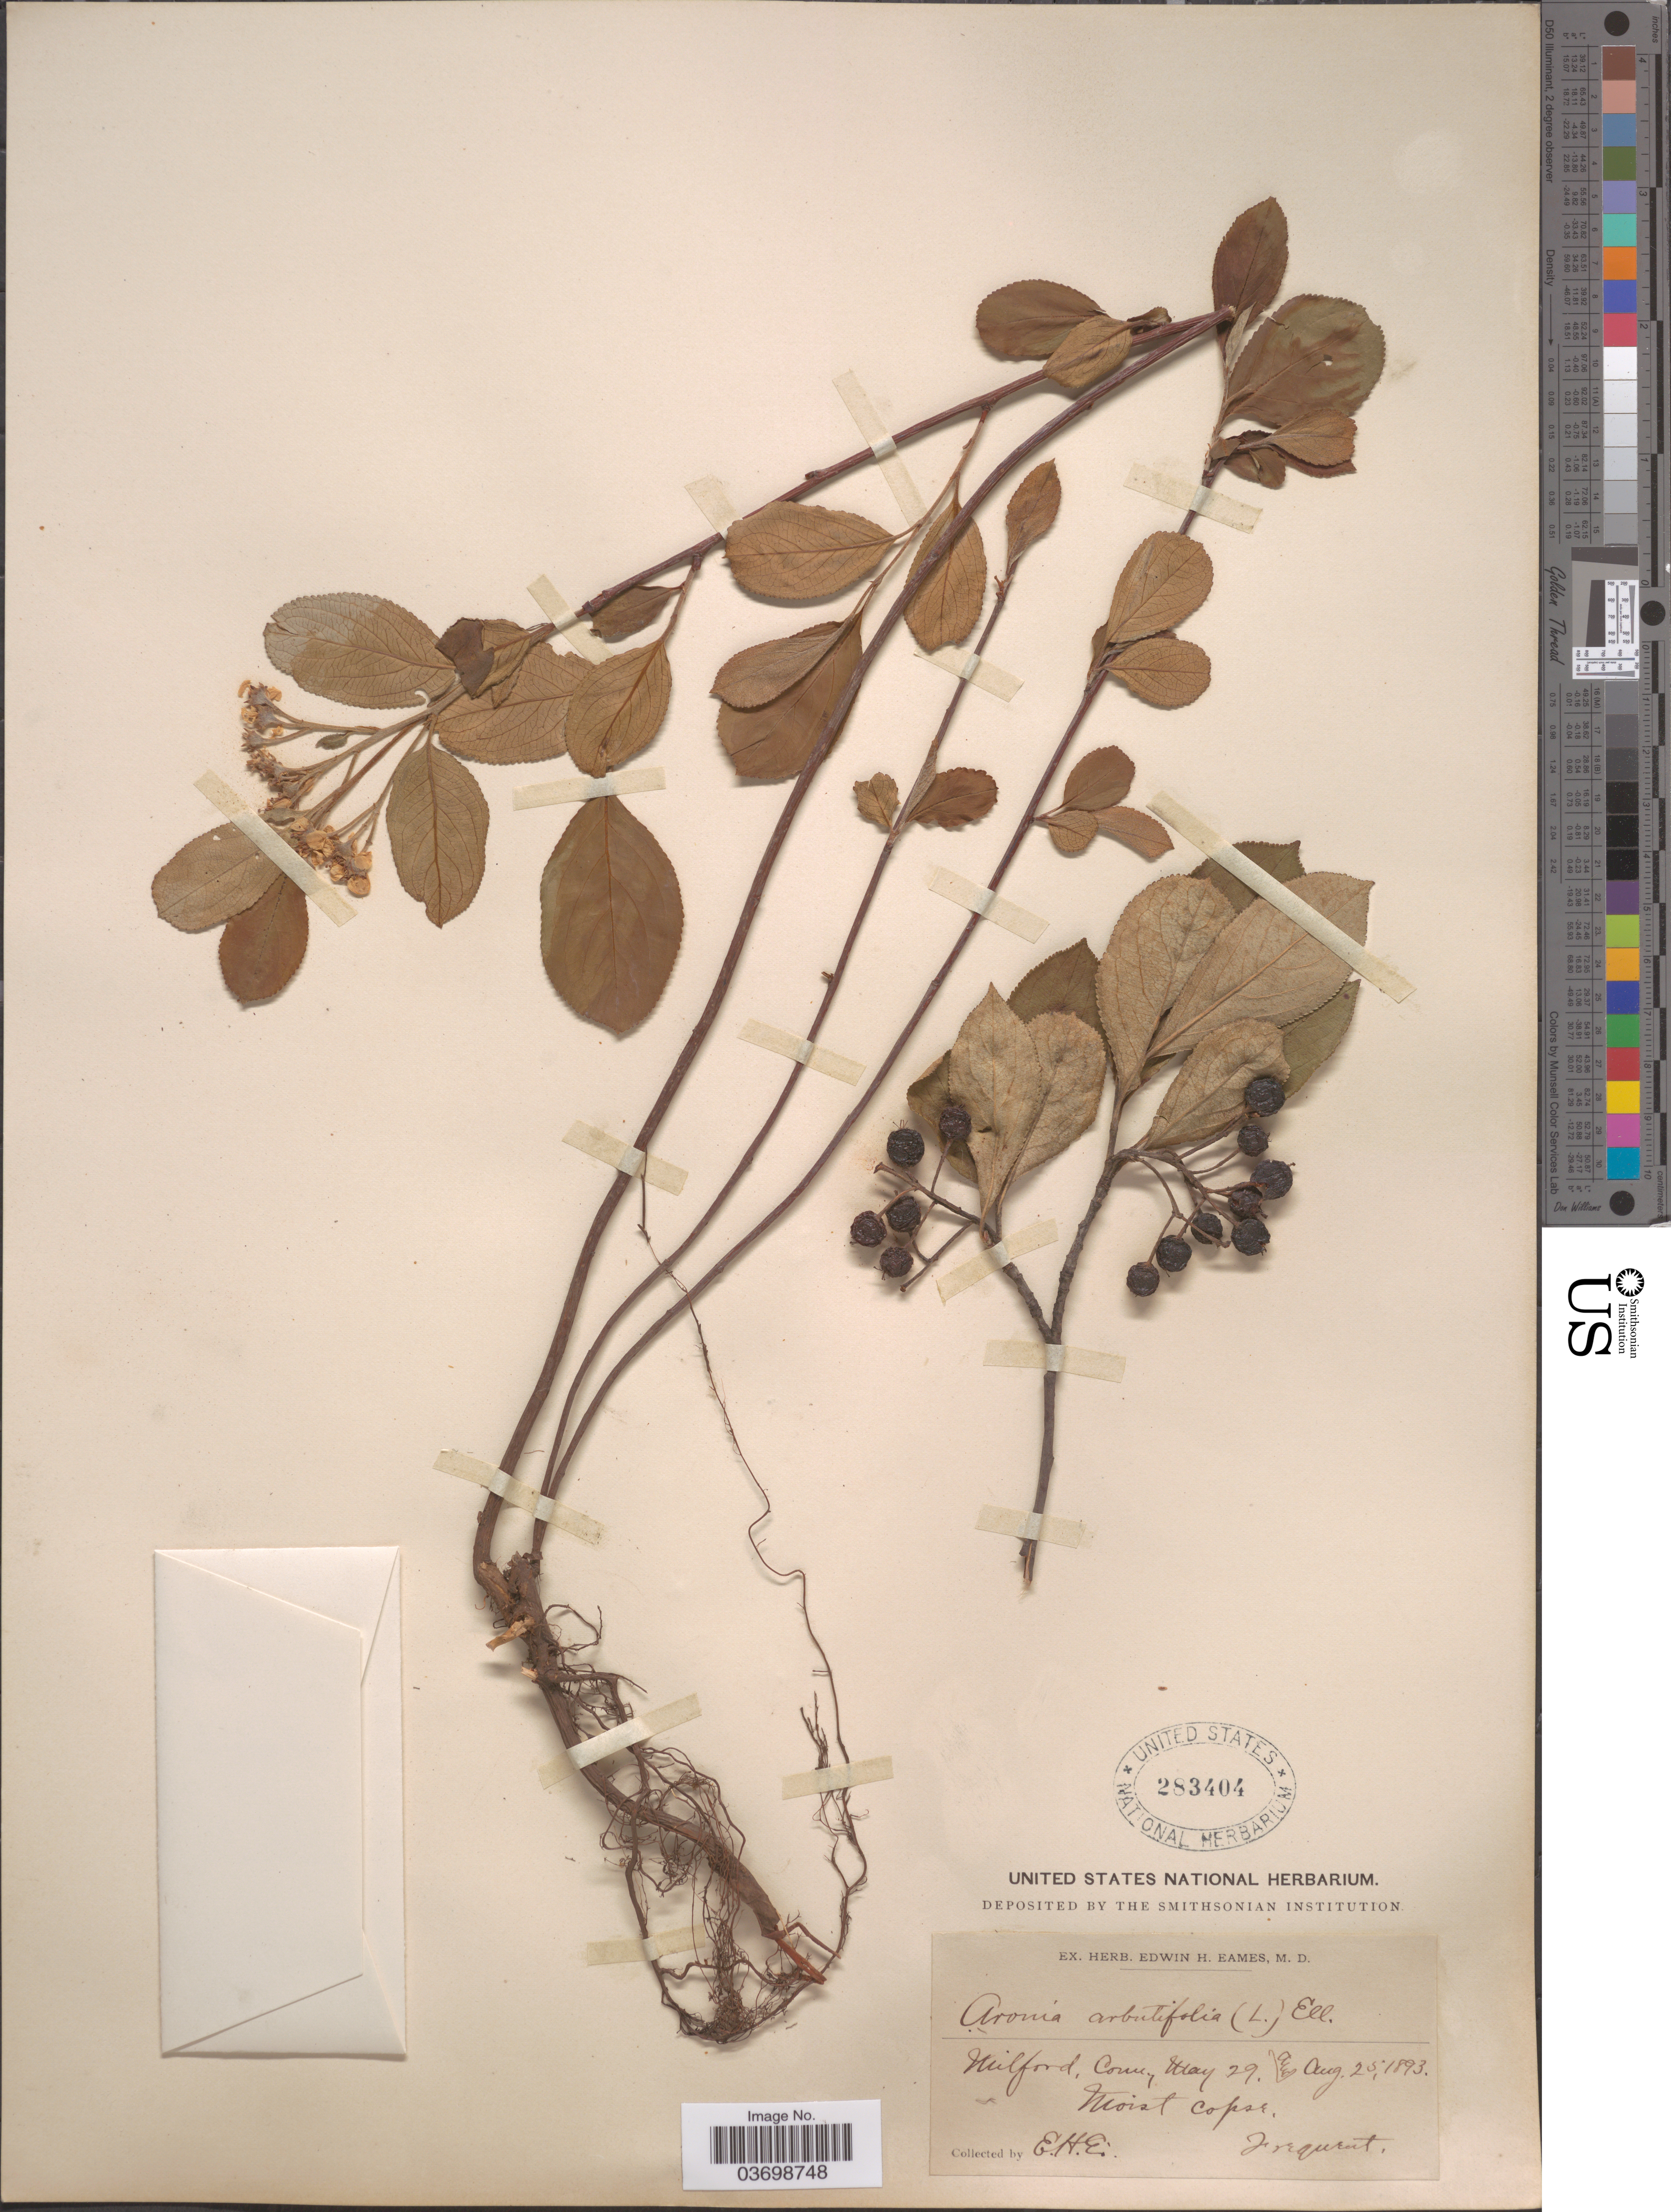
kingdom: Plantae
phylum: Tracheophyta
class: Magnoliopsida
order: Rosales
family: Rosaceae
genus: Aronia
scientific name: Aronia arbutifolia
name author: (L.) Pers.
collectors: E. H. Eames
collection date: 1893-05-29/1893-08-25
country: United States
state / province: Connecticut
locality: Milford.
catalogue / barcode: US 283404